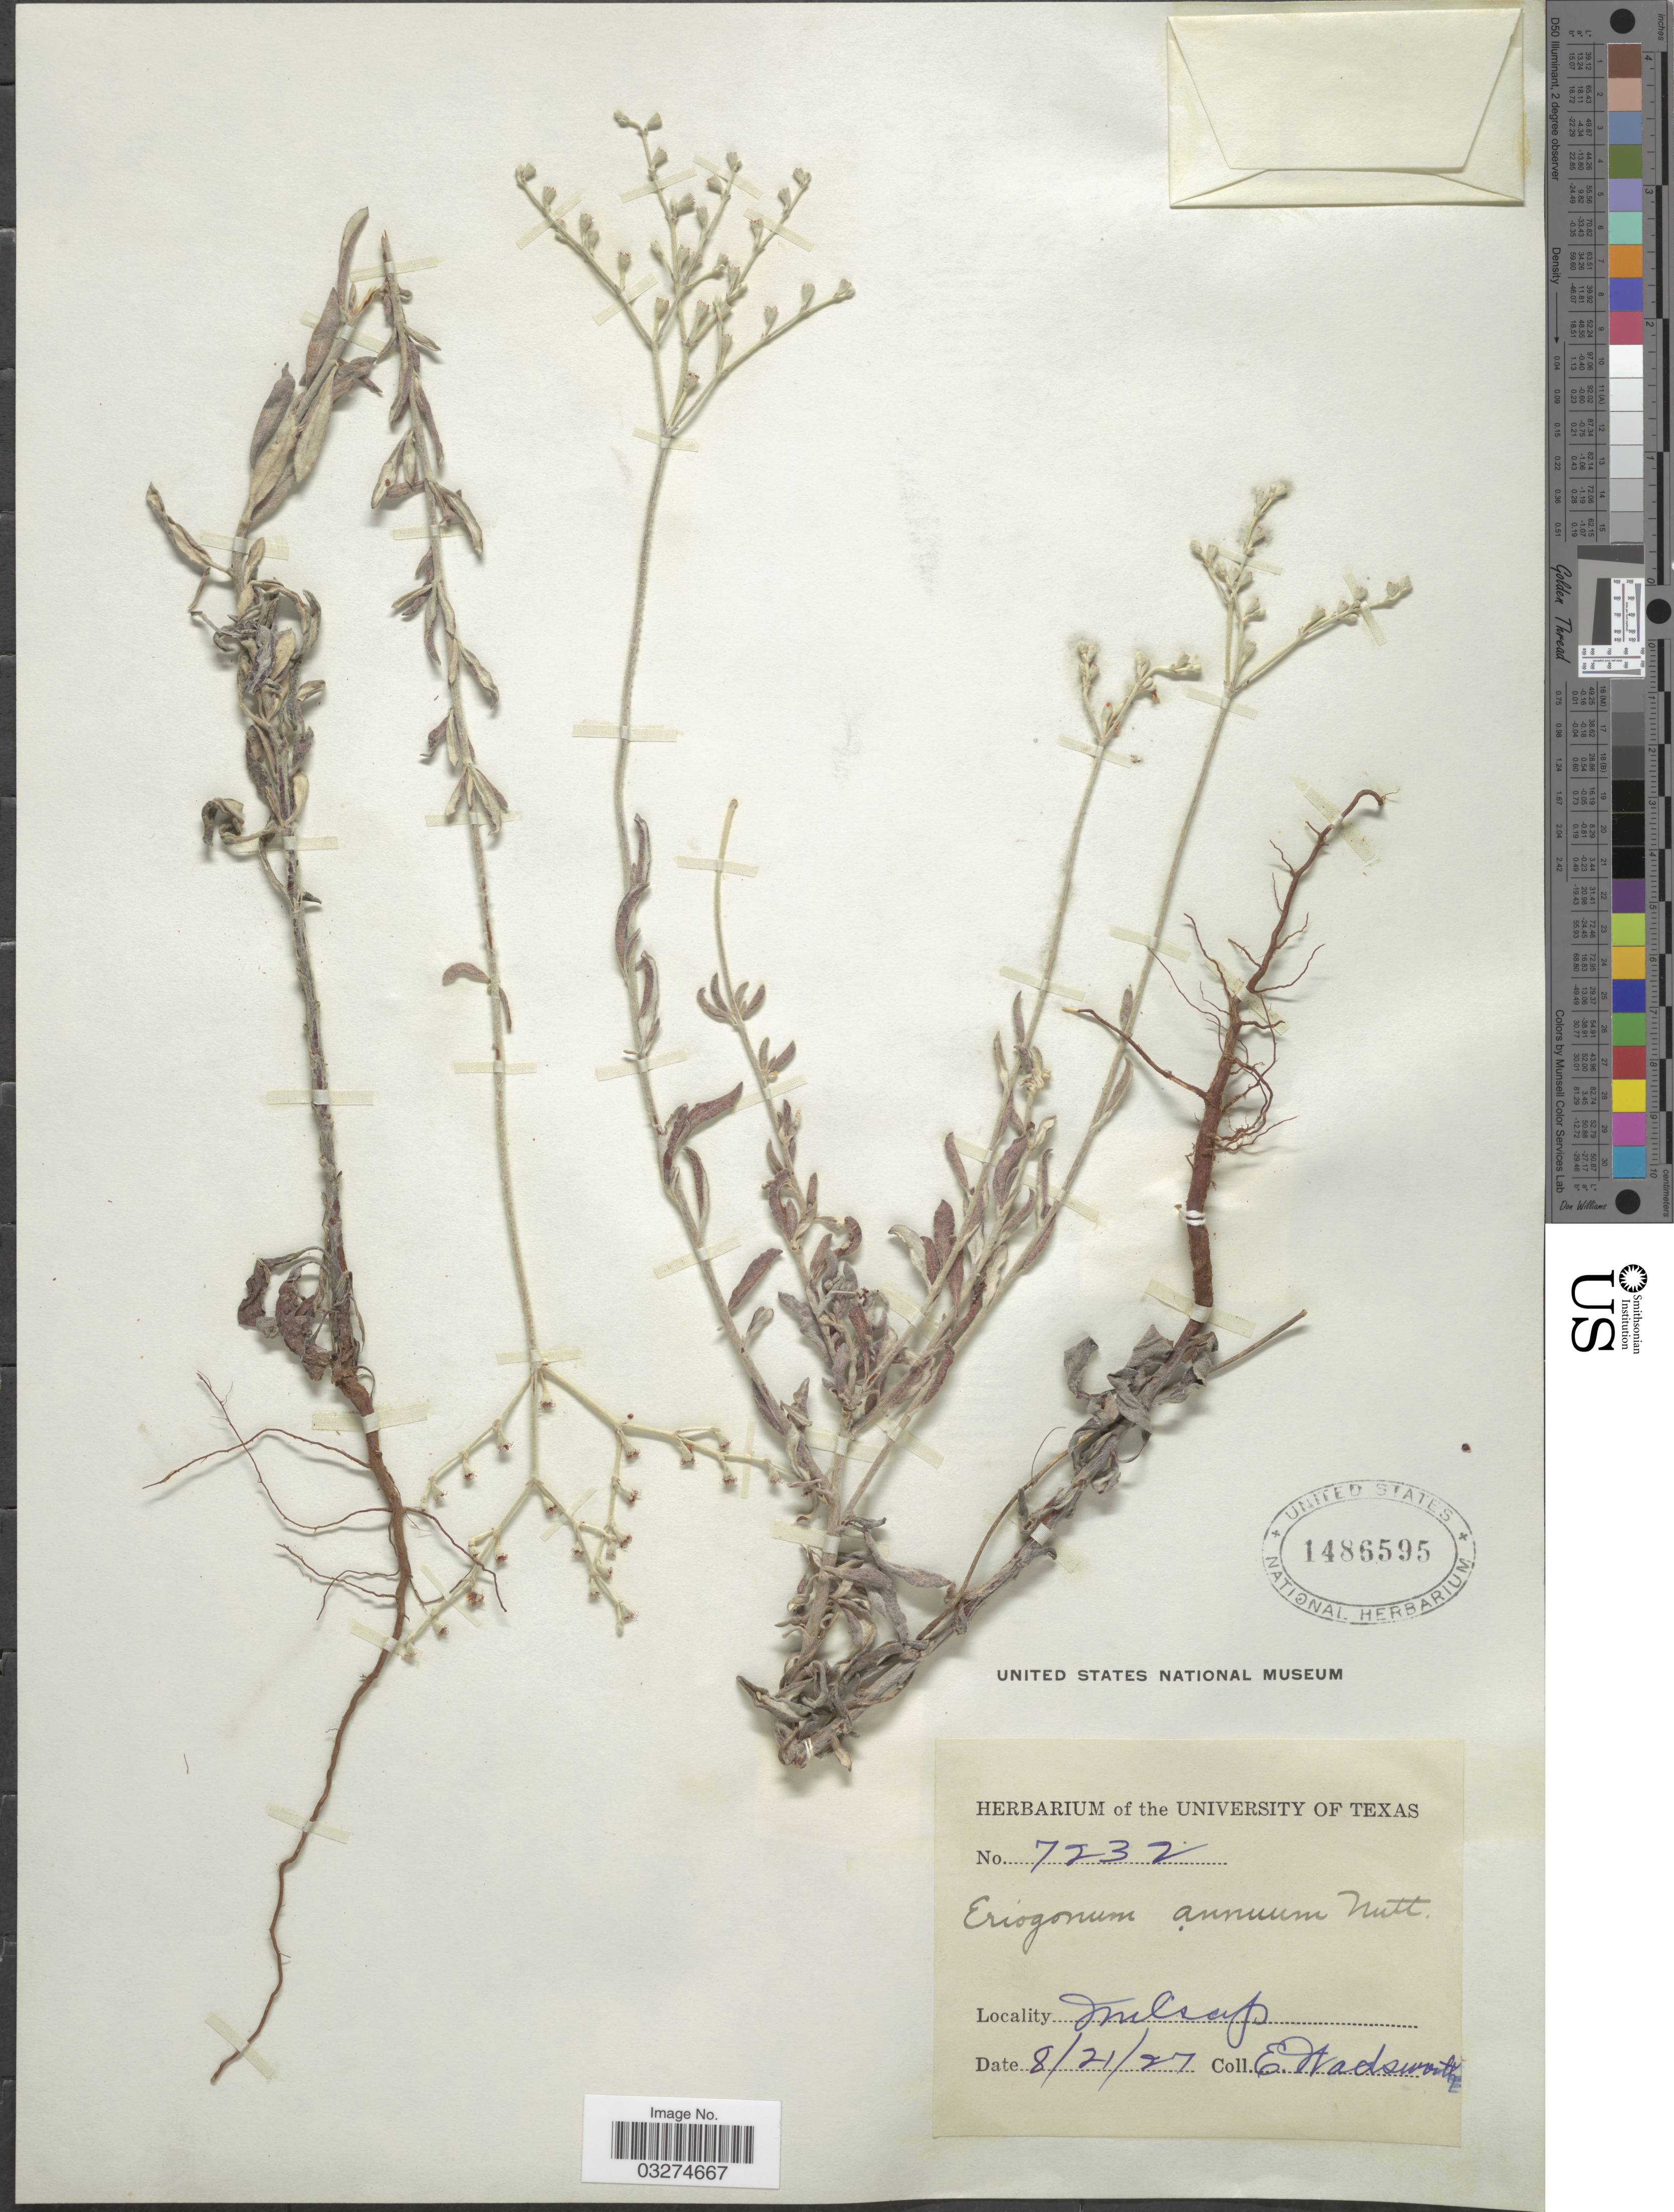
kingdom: Plantae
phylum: Tracheophyta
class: Magnoliopsida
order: Caryophyllales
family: Polygonaceae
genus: Eriogonum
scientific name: Eriogonum annuum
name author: Nutt.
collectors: E. Wadsworth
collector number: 7232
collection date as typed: Transcribed d/m/y: 21/8/27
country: United States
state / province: Texas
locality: Millsap.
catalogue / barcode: US 1486595